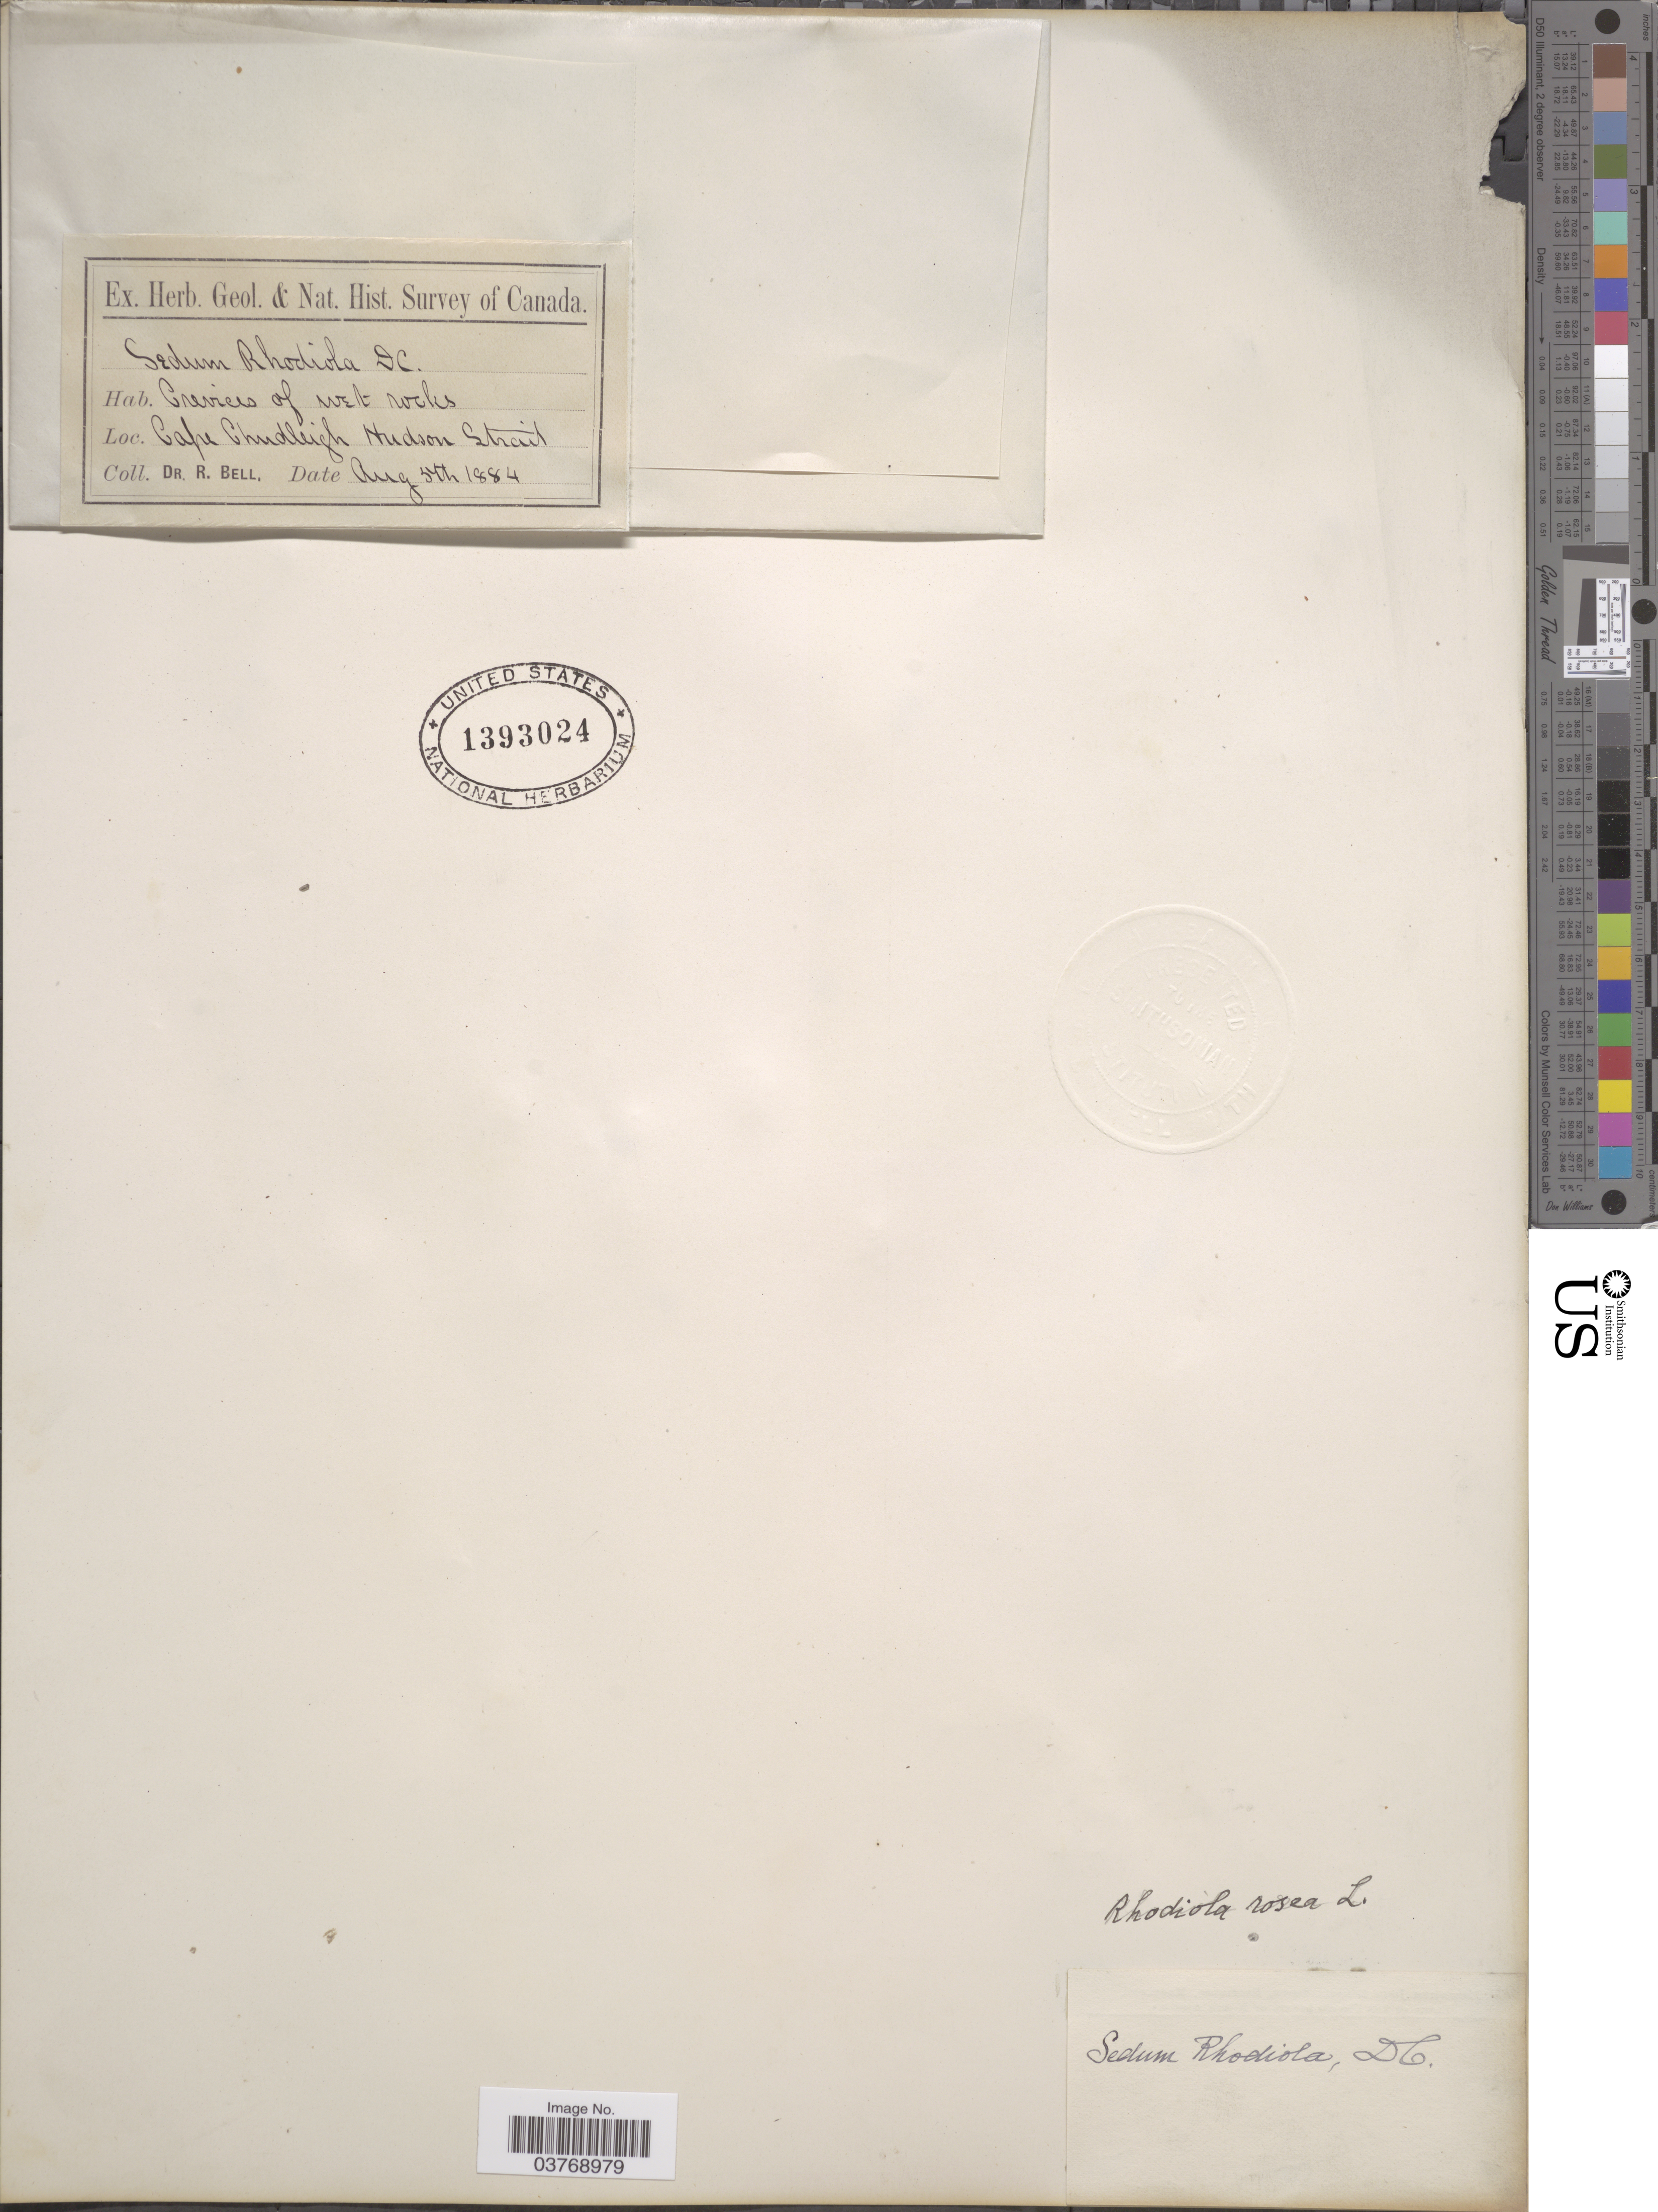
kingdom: Plantae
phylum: Tracheophyta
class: Magnoliopsida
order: Saxifragales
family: Crassulaceae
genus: Rhodiola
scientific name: Rhodiola rosea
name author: L.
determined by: Strong, Mark T., (BOT), Smithsonian Institution - National Museum of Natural History (UNITED STATES)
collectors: C. R. Bell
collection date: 1884-08-05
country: Canada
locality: Cape Chudleigh Hudson Strait.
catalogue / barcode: US 1393024